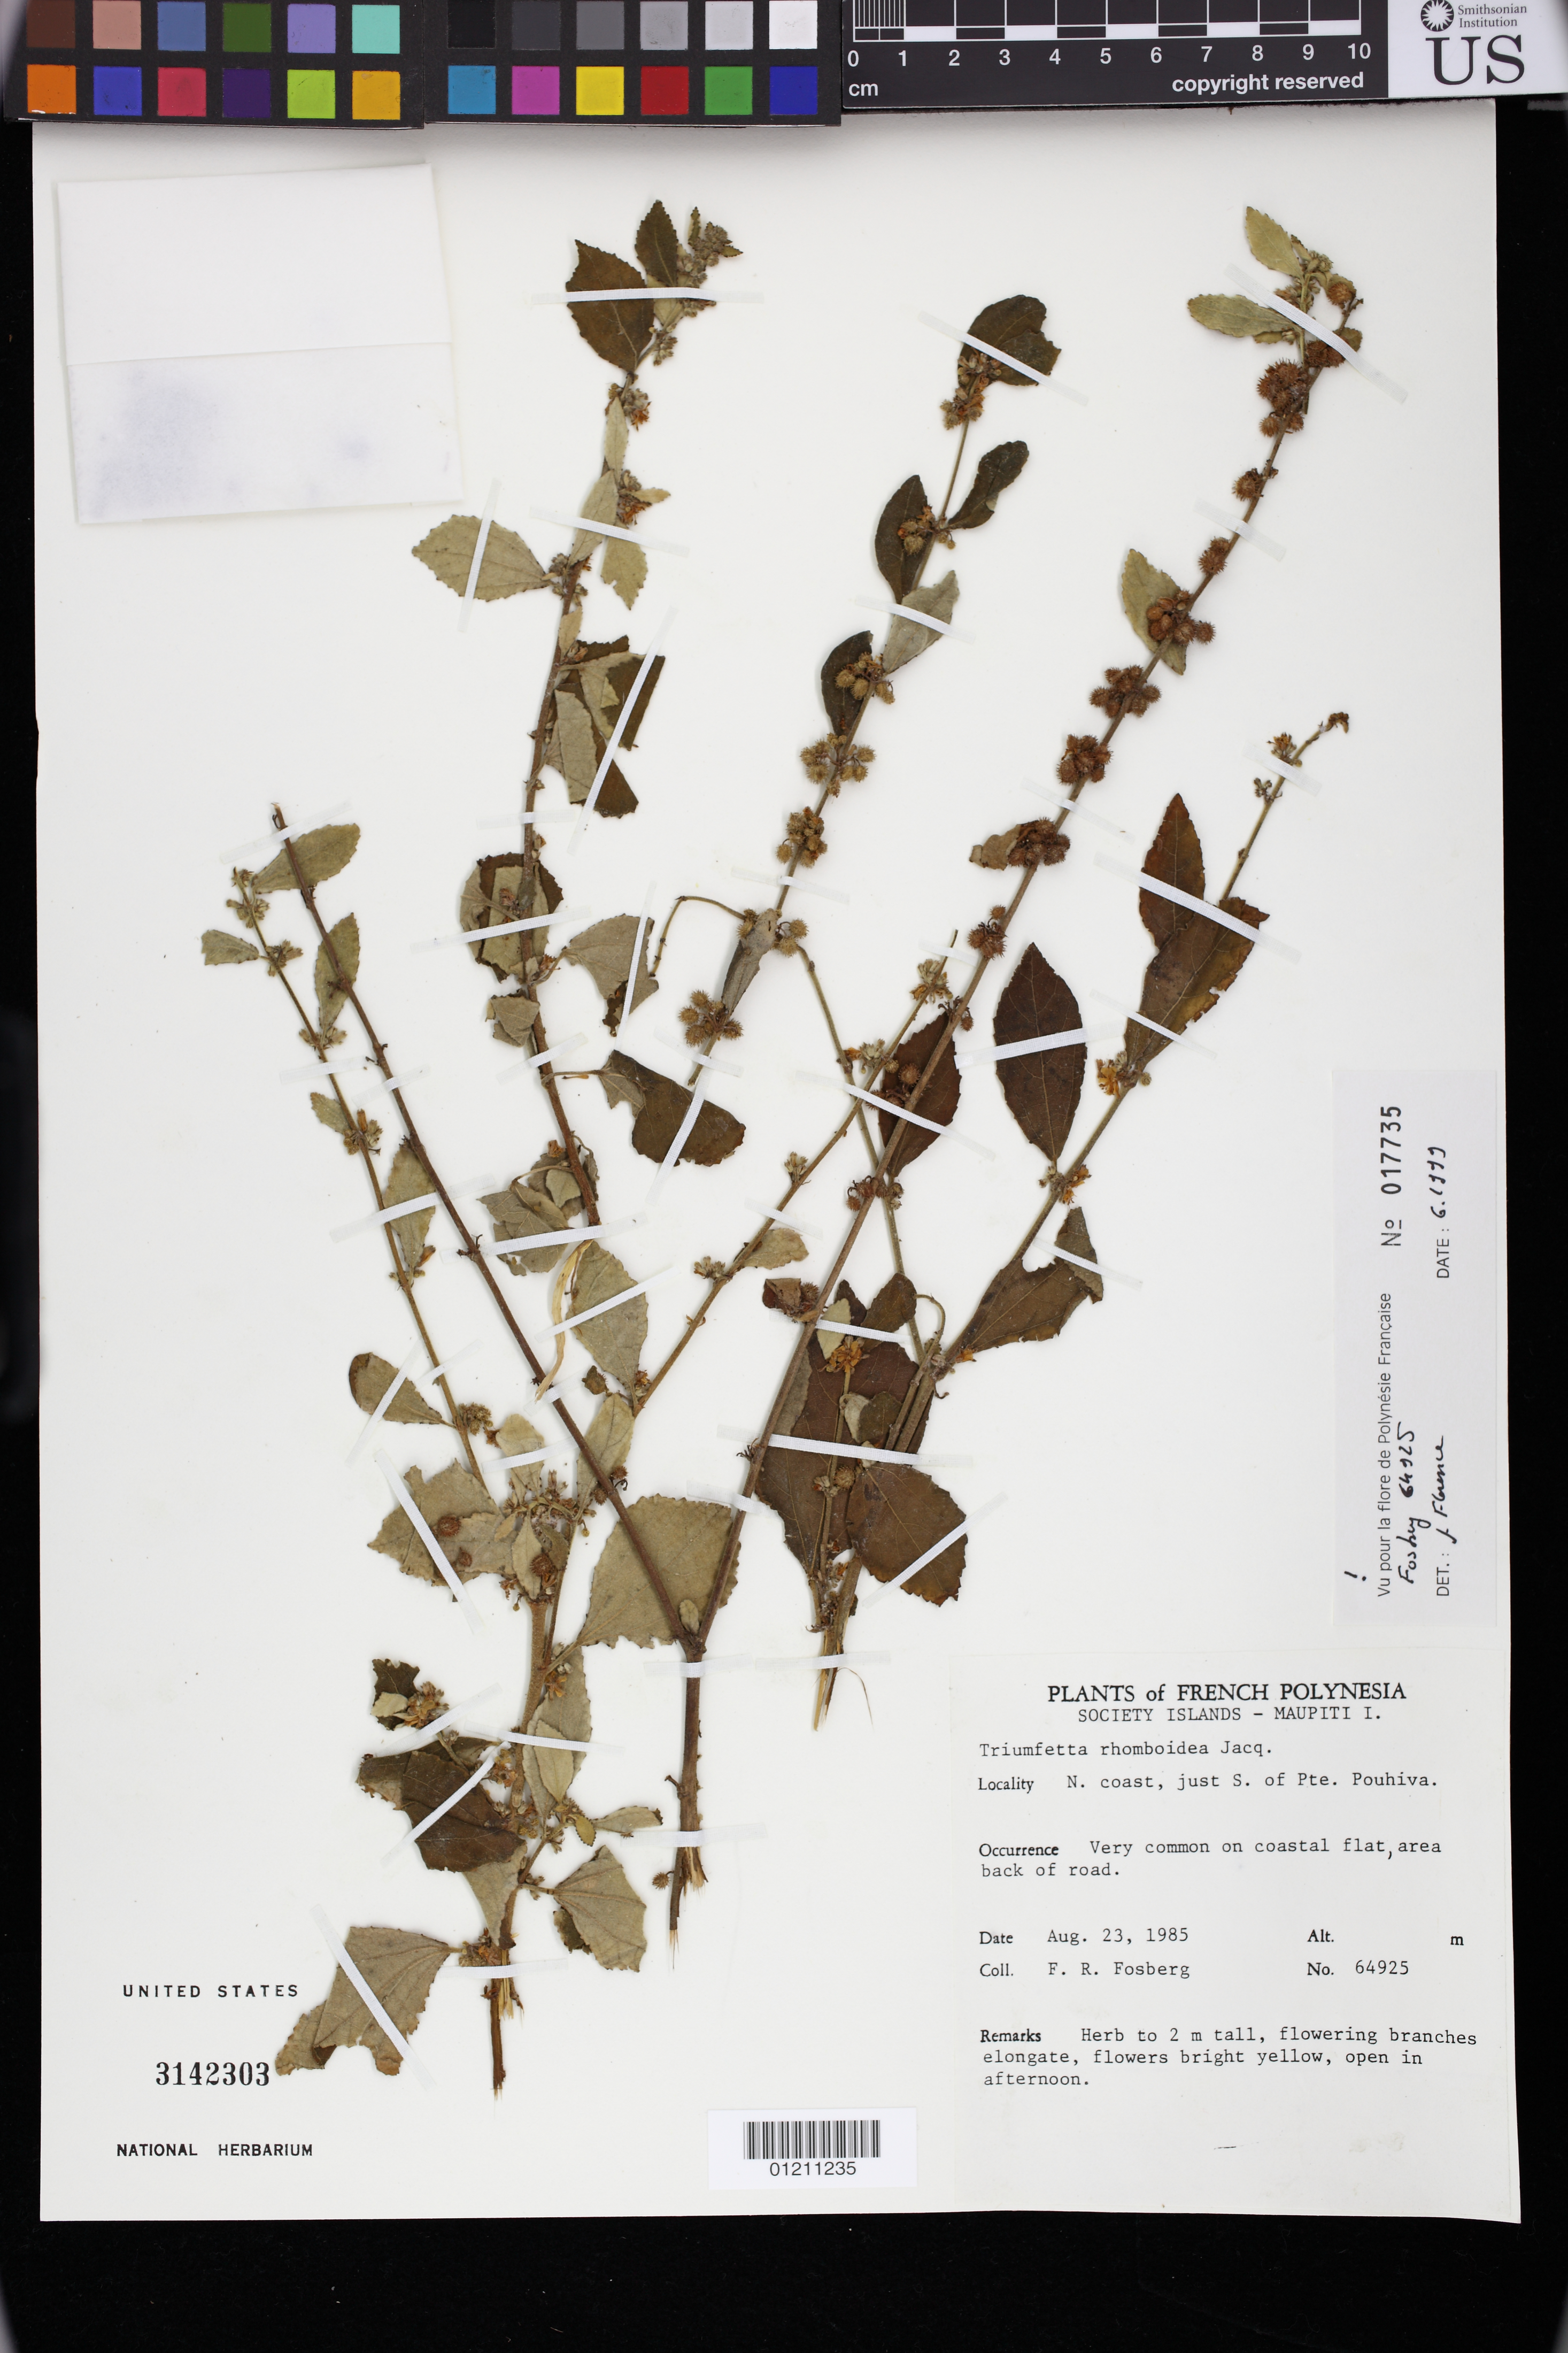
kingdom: Plantae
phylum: Tracheophyta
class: Magnoliopsida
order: Malvales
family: Malvaceae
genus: Triumfetta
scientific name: Triumfetta rhomboidea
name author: Jacq.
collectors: F. R. Fosberg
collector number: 64925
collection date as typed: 23 Aug 1985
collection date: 1985-08-23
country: French Polynesia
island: Maupiti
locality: French Polynesia, Society Islands - Maupiti I. . N. Coast, just S. of Pte. Pouhiva.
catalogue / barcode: US 3142303